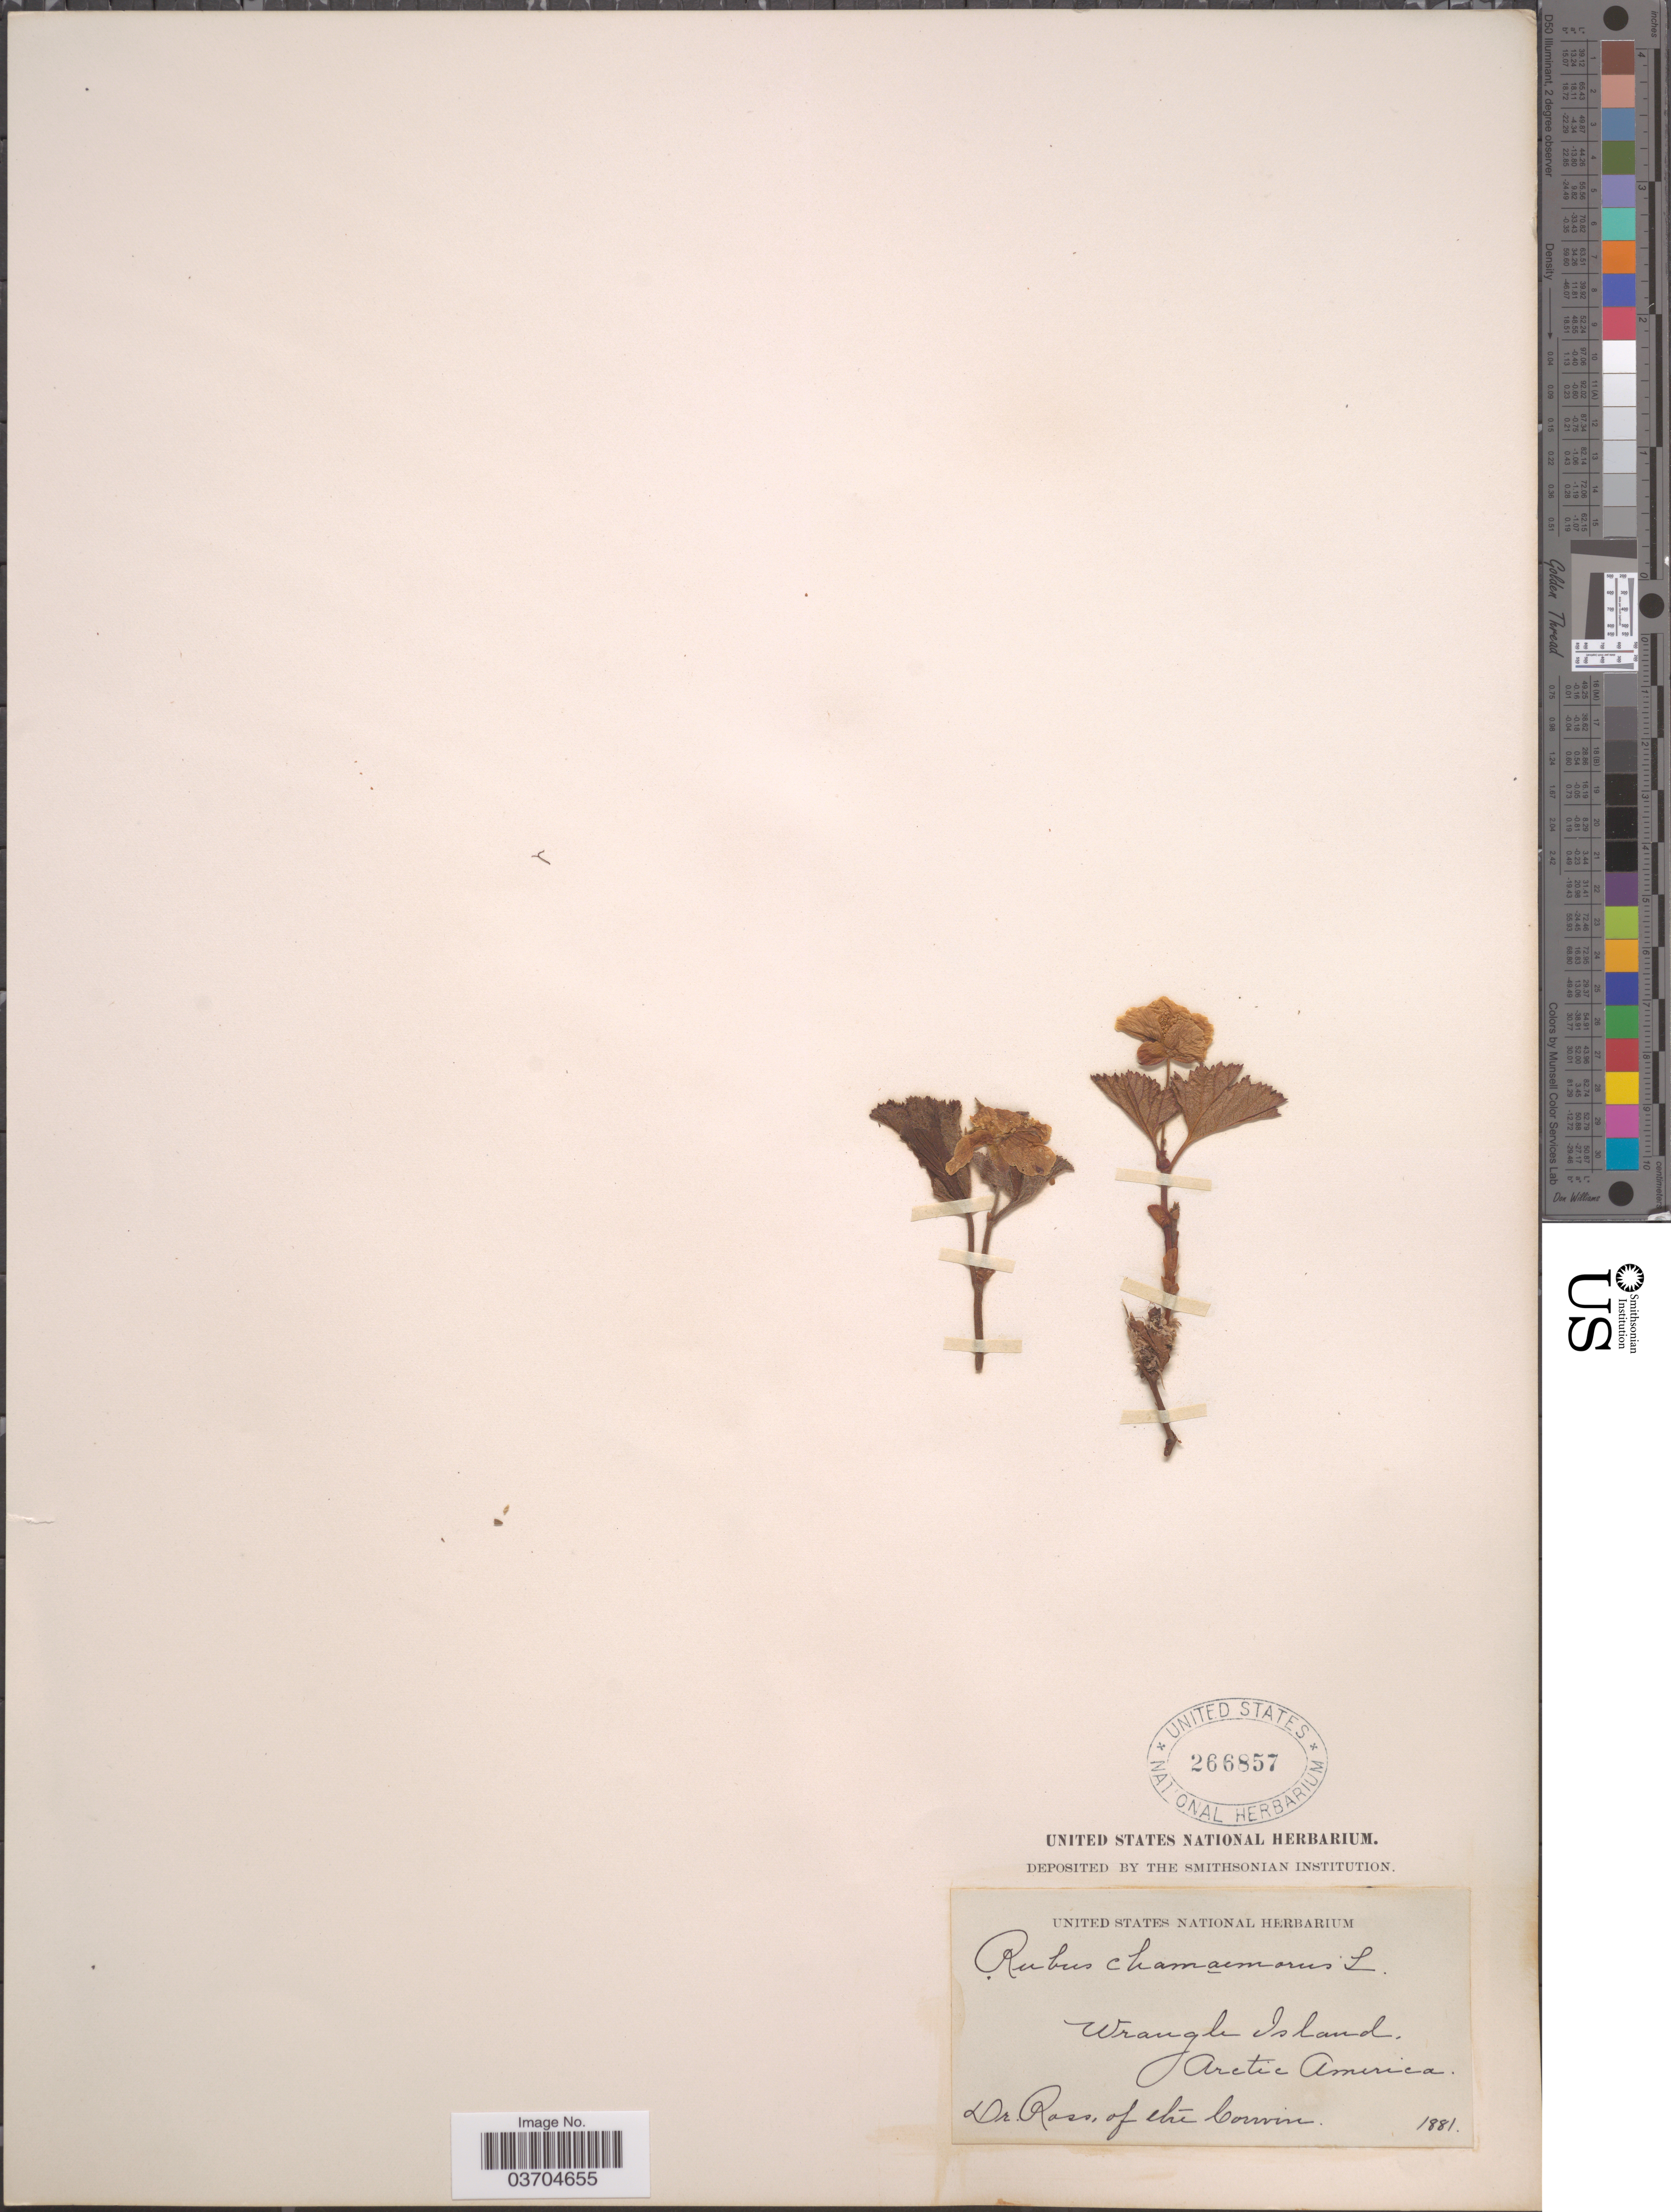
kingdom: Plantae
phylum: Tracheophyta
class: Magnoliopsida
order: Rosales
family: Rosaceae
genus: Rubus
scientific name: Rubus chamaemorus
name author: L.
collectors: Ross of the Corwin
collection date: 1881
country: Russian Federation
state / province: Chukotka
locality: Wrangle Island, Arctic America.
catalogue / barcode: US 266857